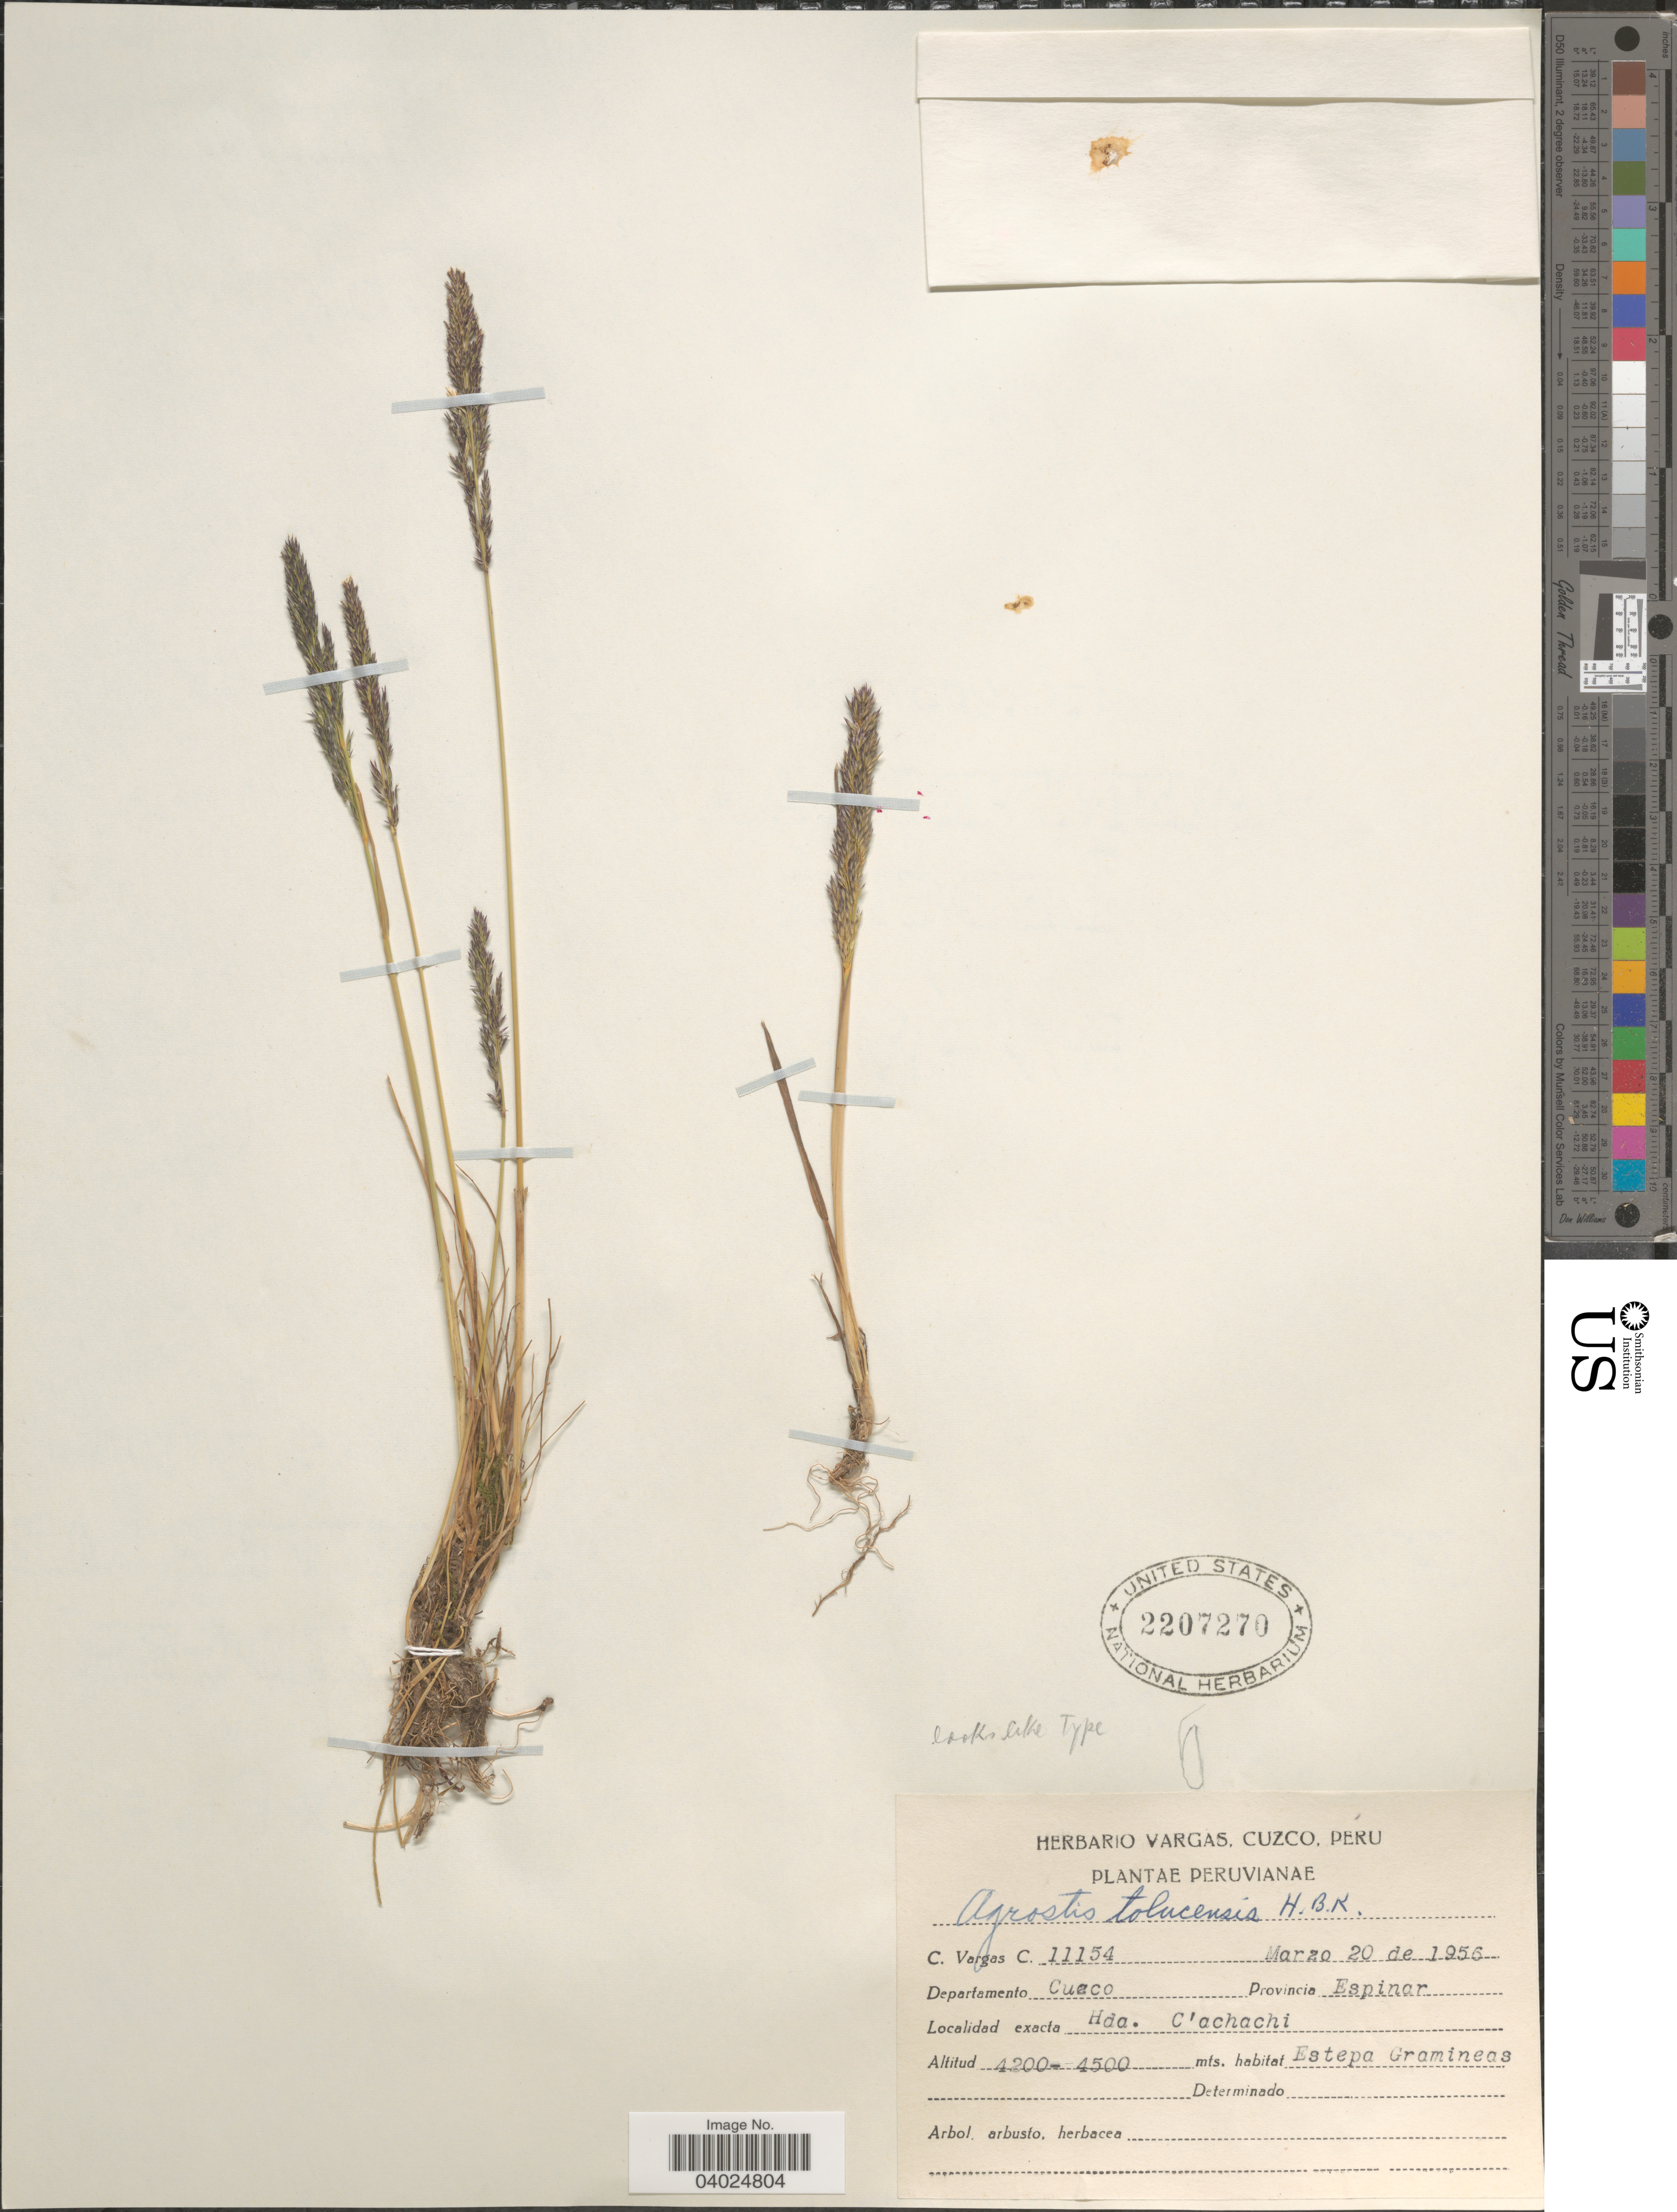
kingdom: Plantae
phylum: Tracheophyta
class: Liliopsida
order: Poales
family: Poaceae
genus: Agrostis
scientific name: Agrostis tolucensis Kunth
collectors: C. Vargas Calderón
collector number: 11154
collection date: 1956-03-20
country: Peru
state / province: Cusco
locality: Departamento Cuzco. Provincia Espinar. Hda. C' achachi.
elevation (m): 4200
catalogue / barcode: US 2207270